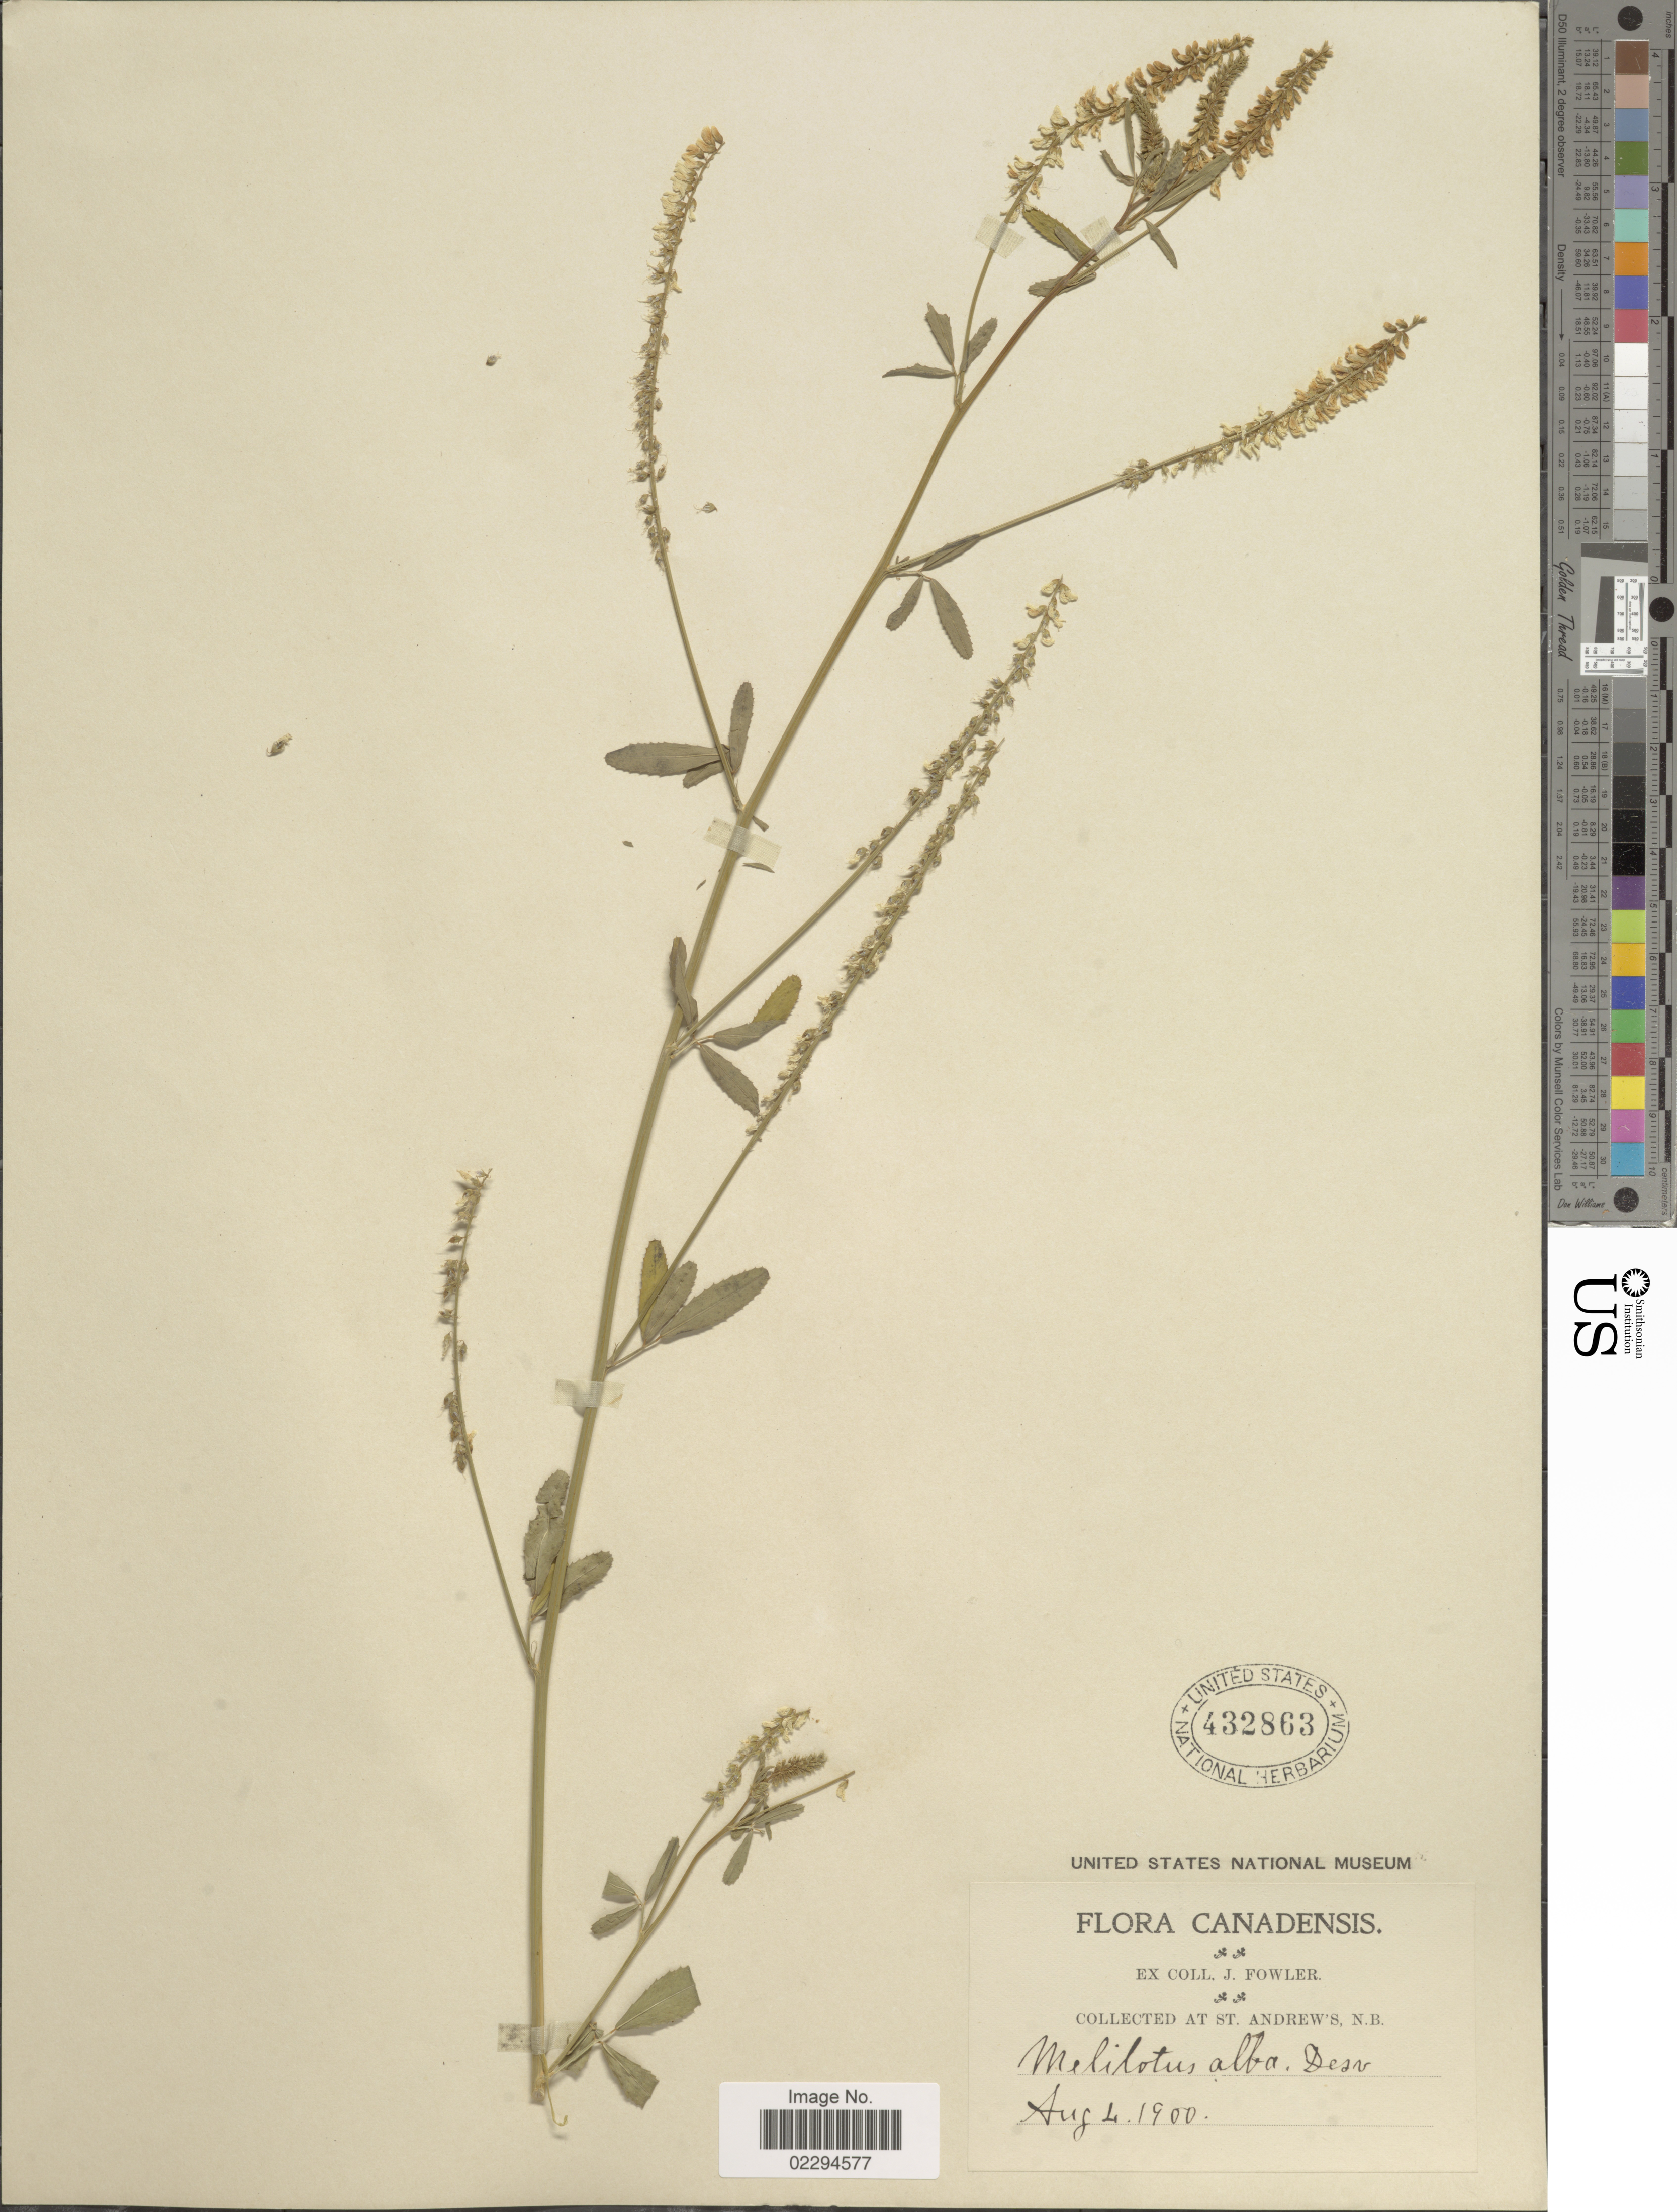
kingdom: Plantae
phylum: Tracheophyta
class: Magnoliopsida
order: Fabales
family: Fabaceae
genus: Melilotus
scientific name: Melilotus albus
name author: Medik.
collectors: ex herb. J. Fowler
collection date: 1900-08-04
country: Canada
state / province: New Brunswick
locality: St. Andrew's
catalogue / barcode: US 432863